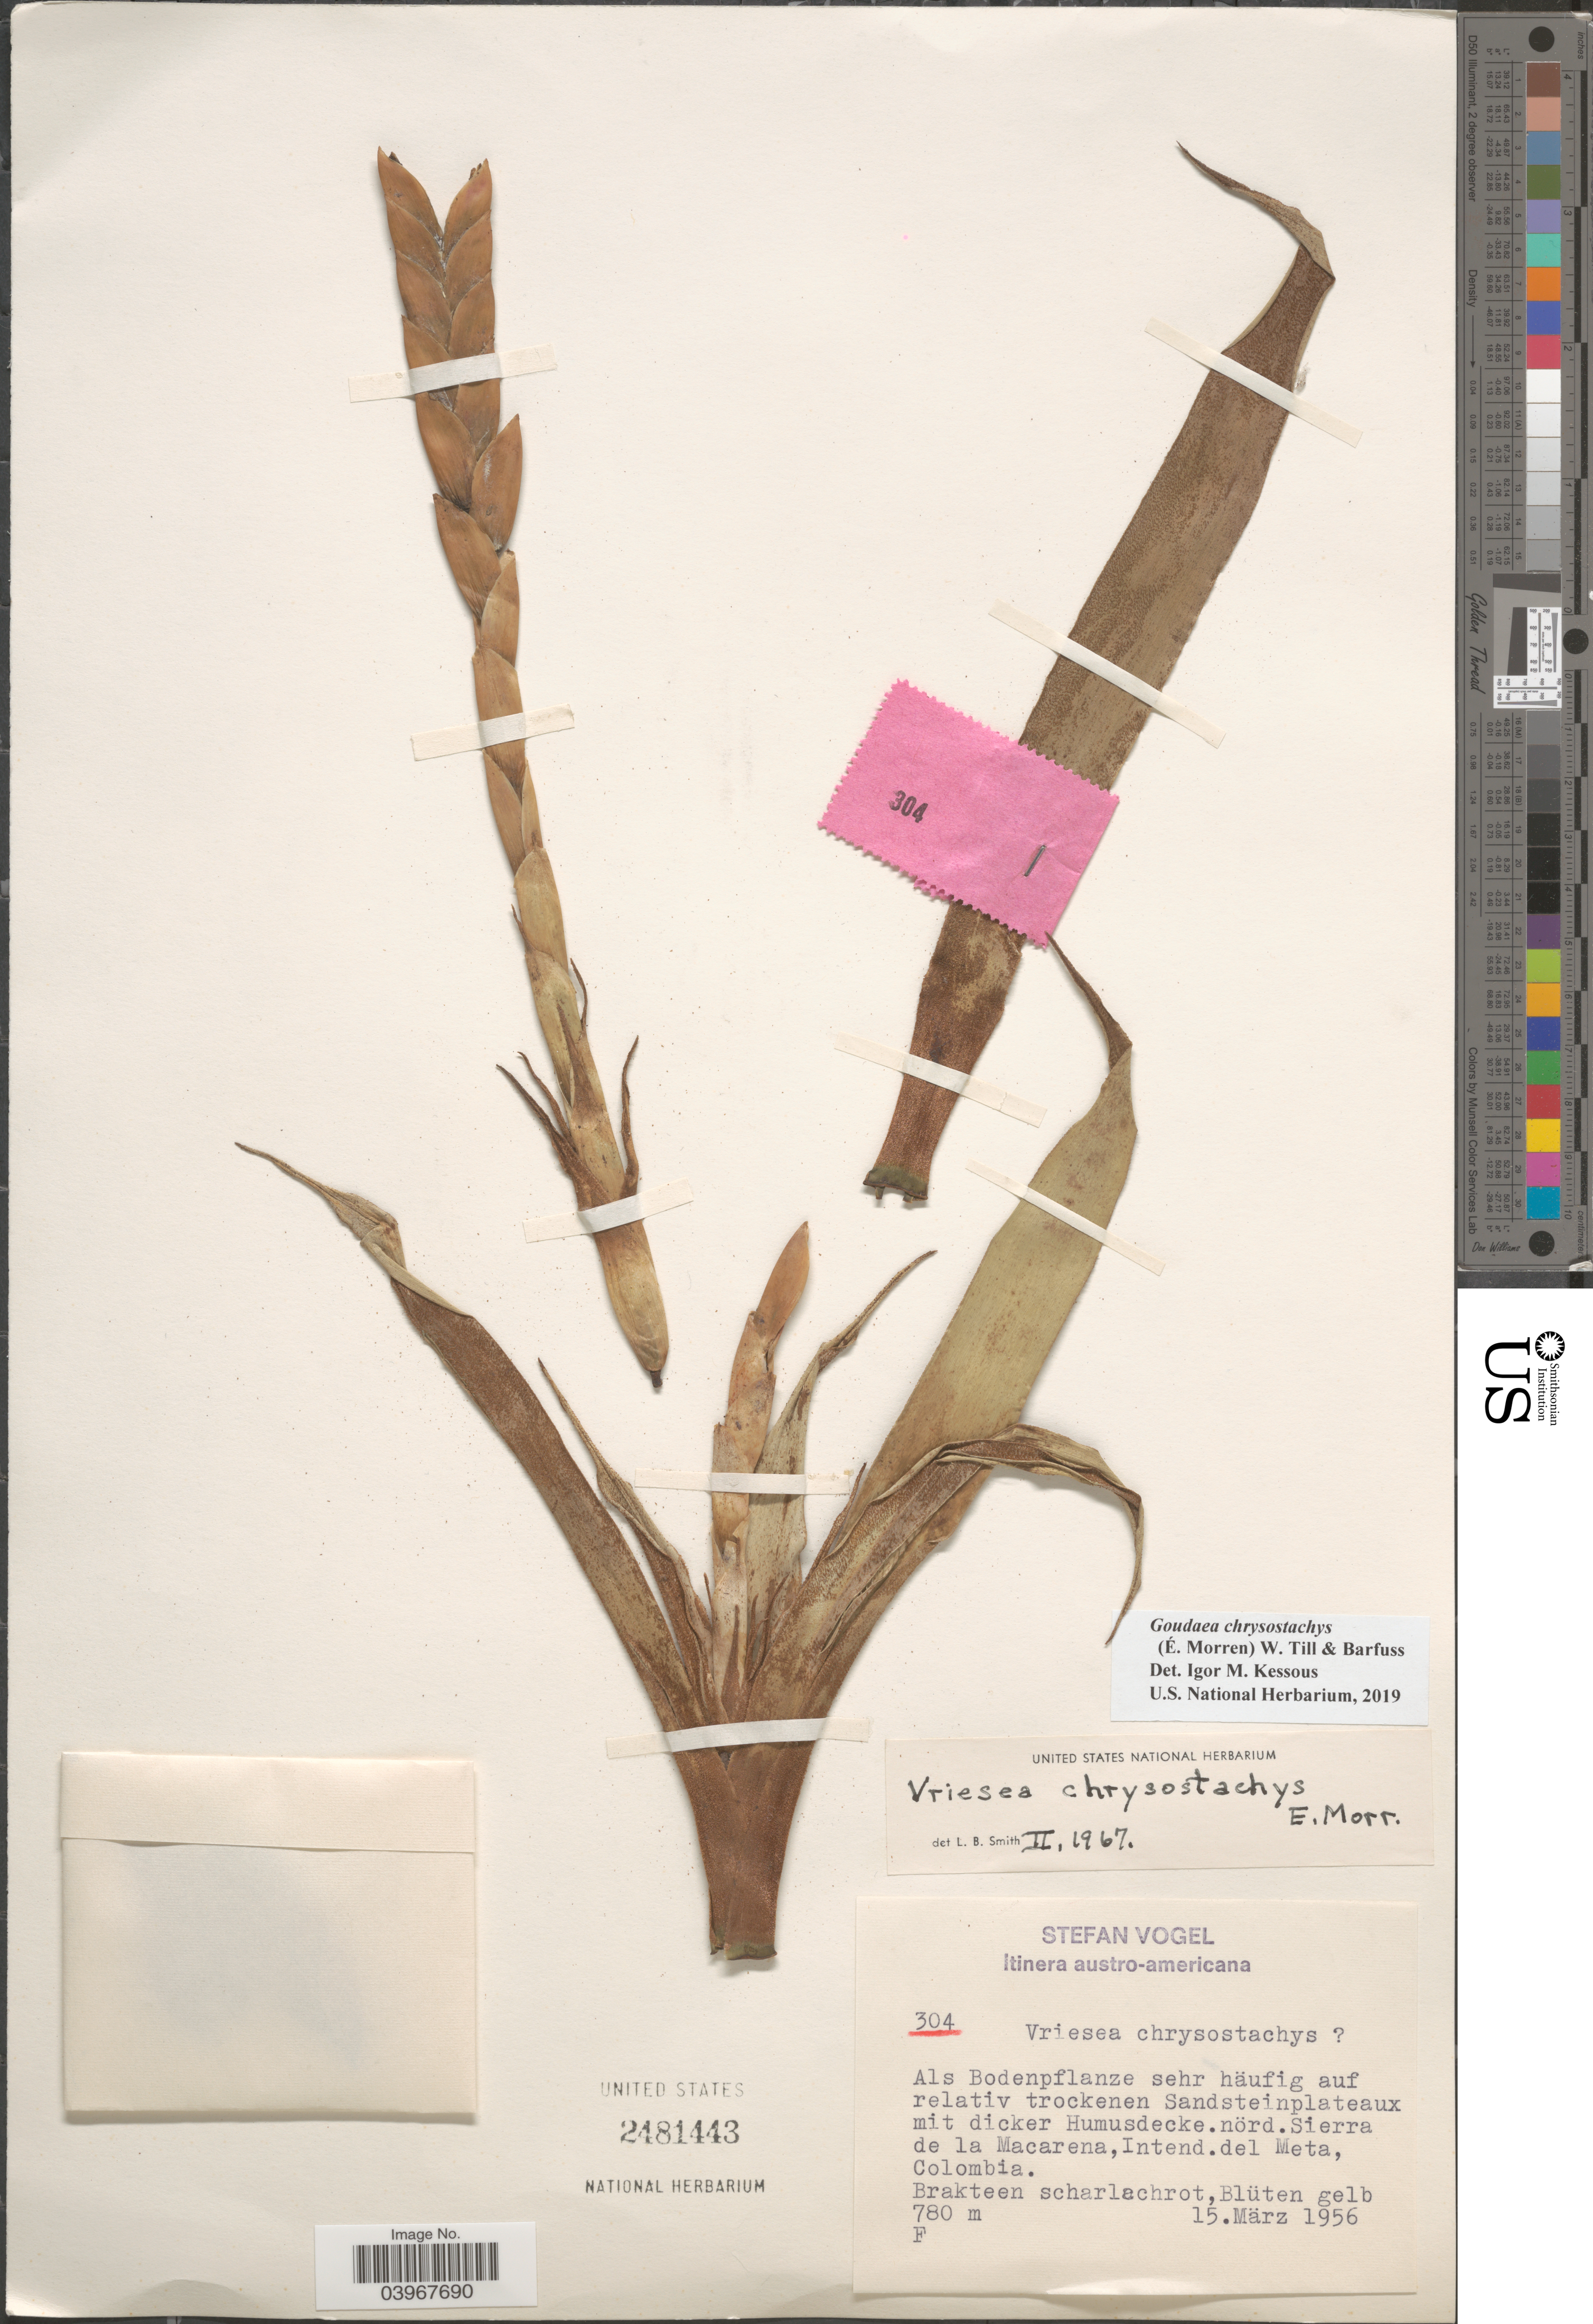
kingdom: Plantae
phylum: Tracheophyta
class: Liliopsida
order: Poales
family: Bromeliaceae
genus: Goudaea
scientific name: Goudaea chrysostachys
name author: (É. Morren) W. Till & Barfuss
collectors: S. Vogel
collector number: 304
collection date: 1956-03-15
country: Colombia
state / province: Meta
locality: Itinera austro-americana. Sierra de la Macarena, Intend. del Meta.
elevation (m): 780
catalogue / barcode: US 2481443